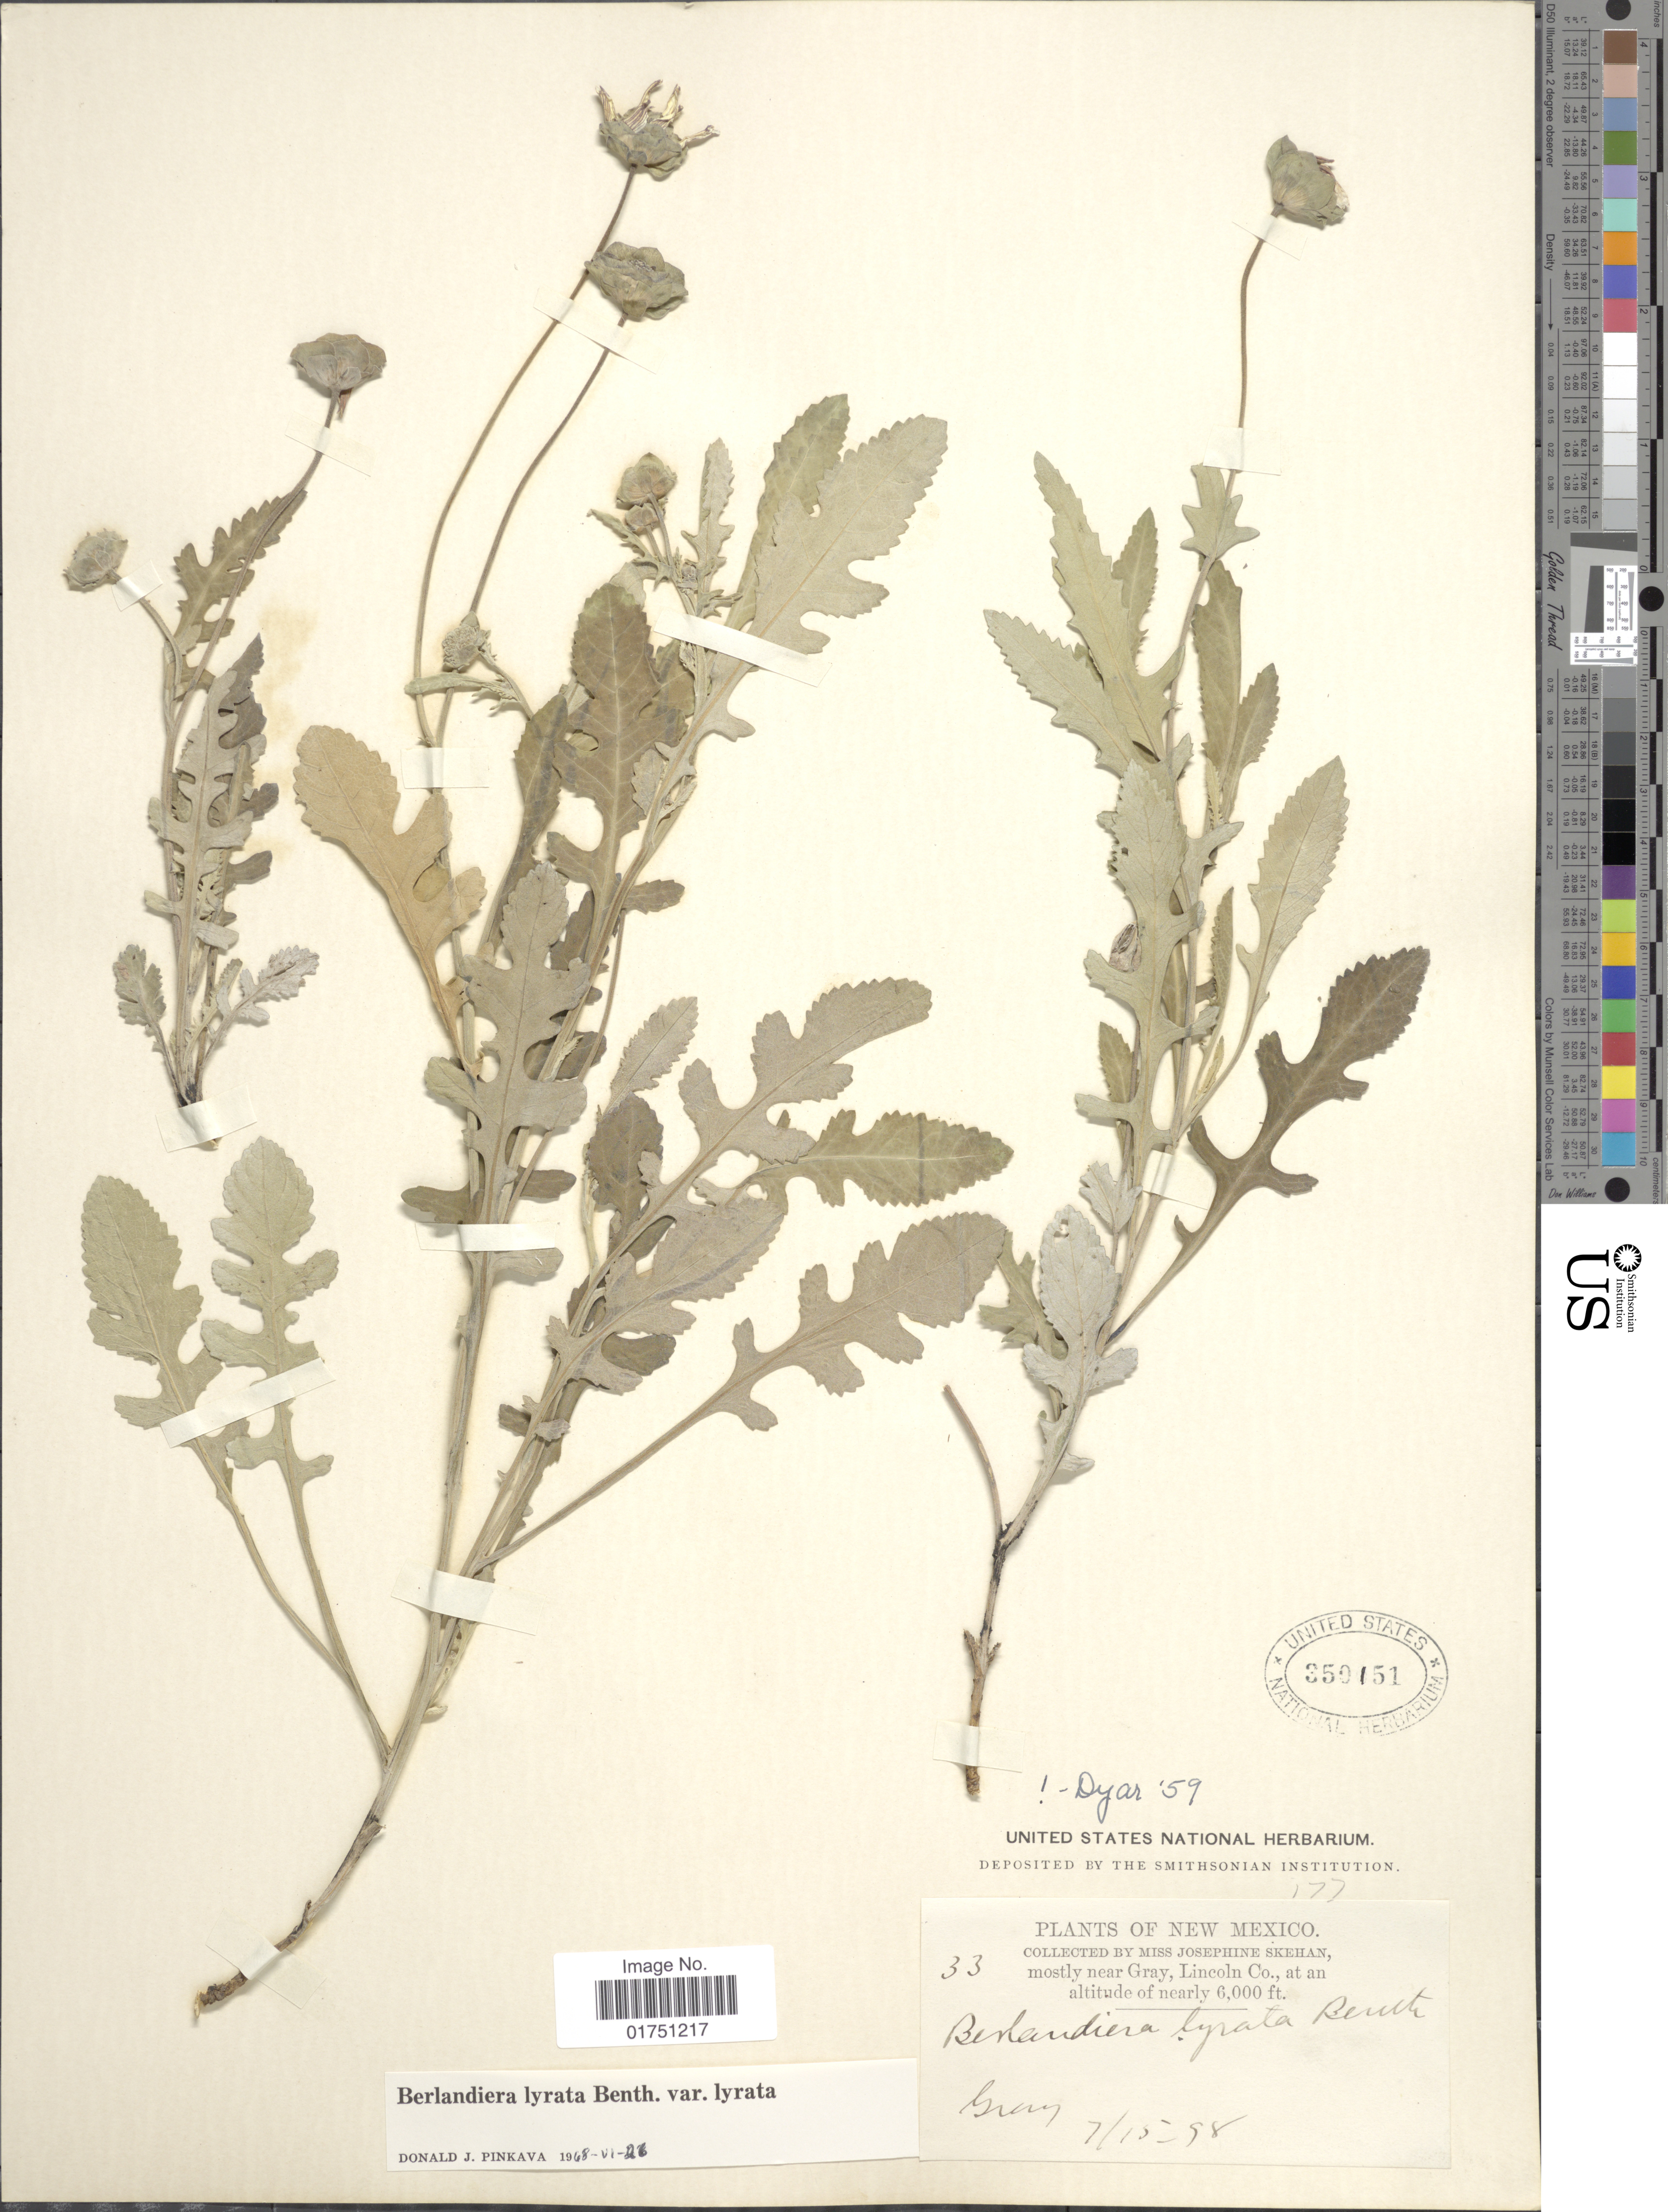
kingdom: Plantae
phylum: Tracheophyta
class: Magnoliopsida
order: Asterales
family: Asteraceae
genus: Berlandiera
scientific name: Berlandiera lyrata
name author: Benth.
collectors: J. Skehan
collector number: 33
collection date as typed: Transcribed d/m/y: 15/7/98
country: United States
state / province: New Mexico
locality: Mostly near Gray, Lincoln Co.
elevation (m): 1829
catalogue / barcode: US 350151